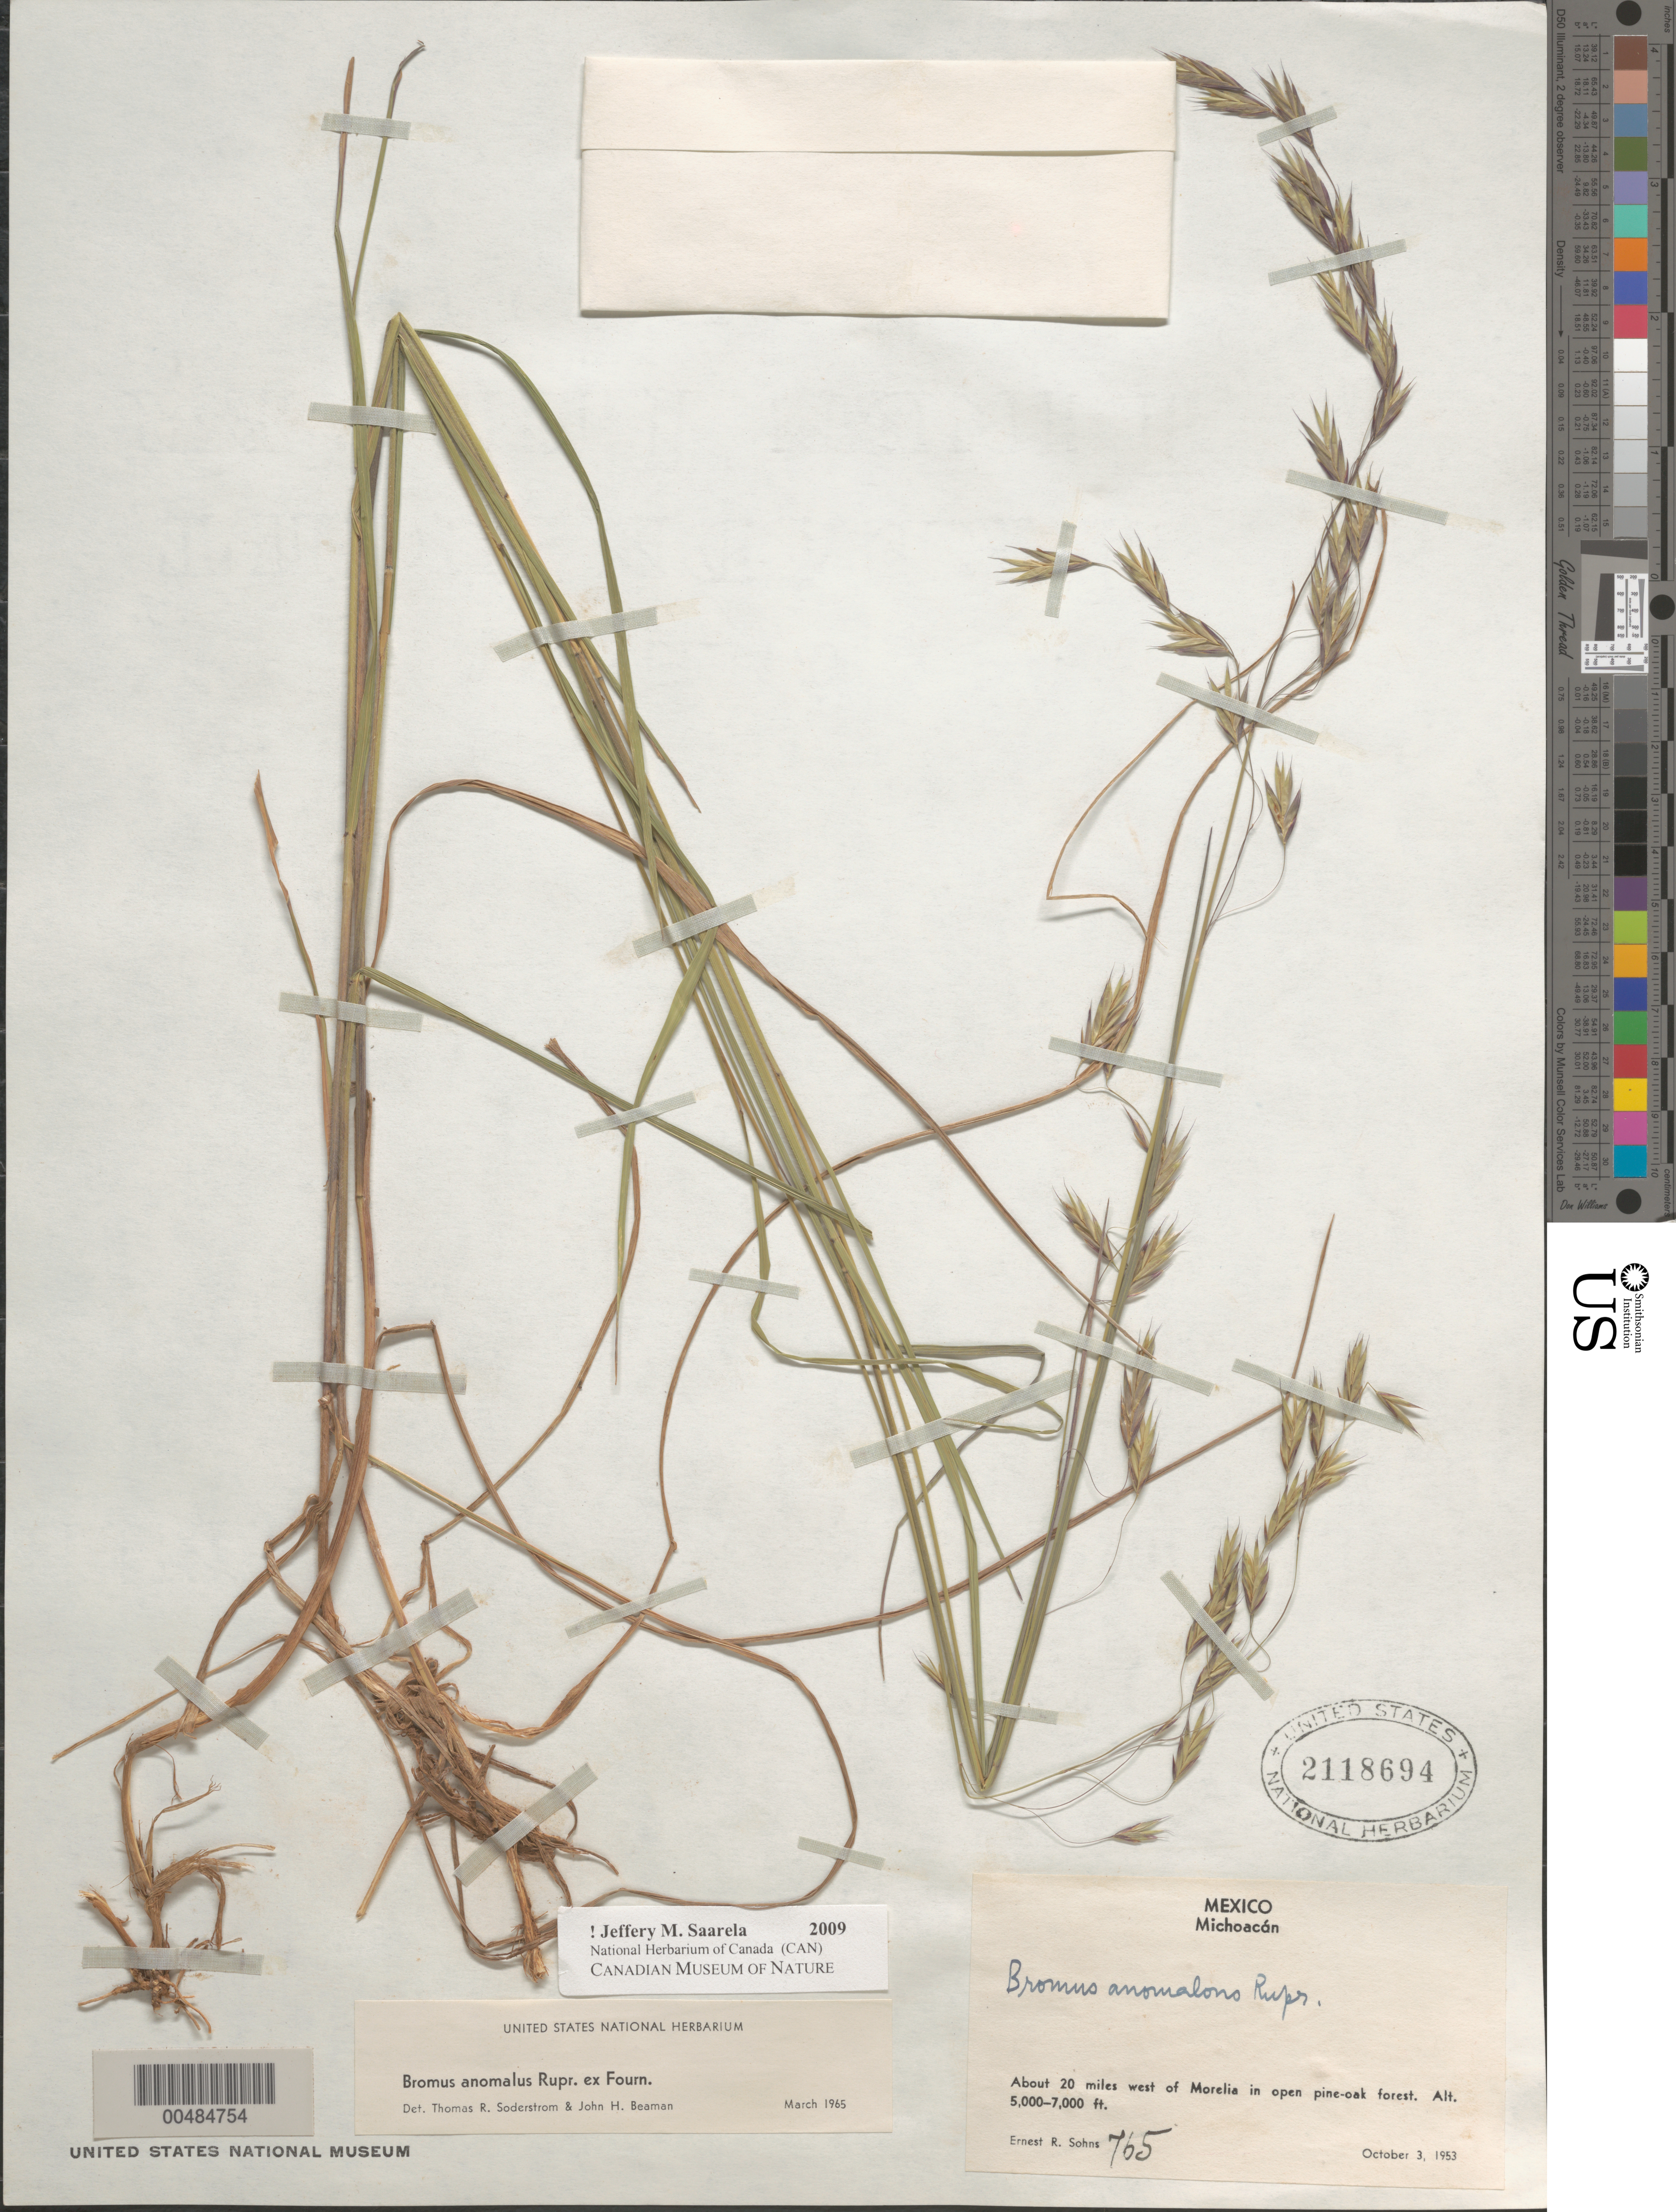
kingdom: Plantae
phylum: Tracheophyta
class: Liliopsida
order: Poales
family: Poaceae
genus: Bromus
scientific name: Bromus anomalus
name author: Rupr. ex E. Fourn.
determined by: Soderstrom, T. R.; Beaman, J. H.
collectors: E. R. Sohns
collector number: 765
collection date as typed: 3 Oct 1953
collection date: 1953-10-03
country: Mexico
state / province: Michoacán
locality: About 20 mi W of Morelia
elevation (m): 1524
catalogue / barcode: US 2118694